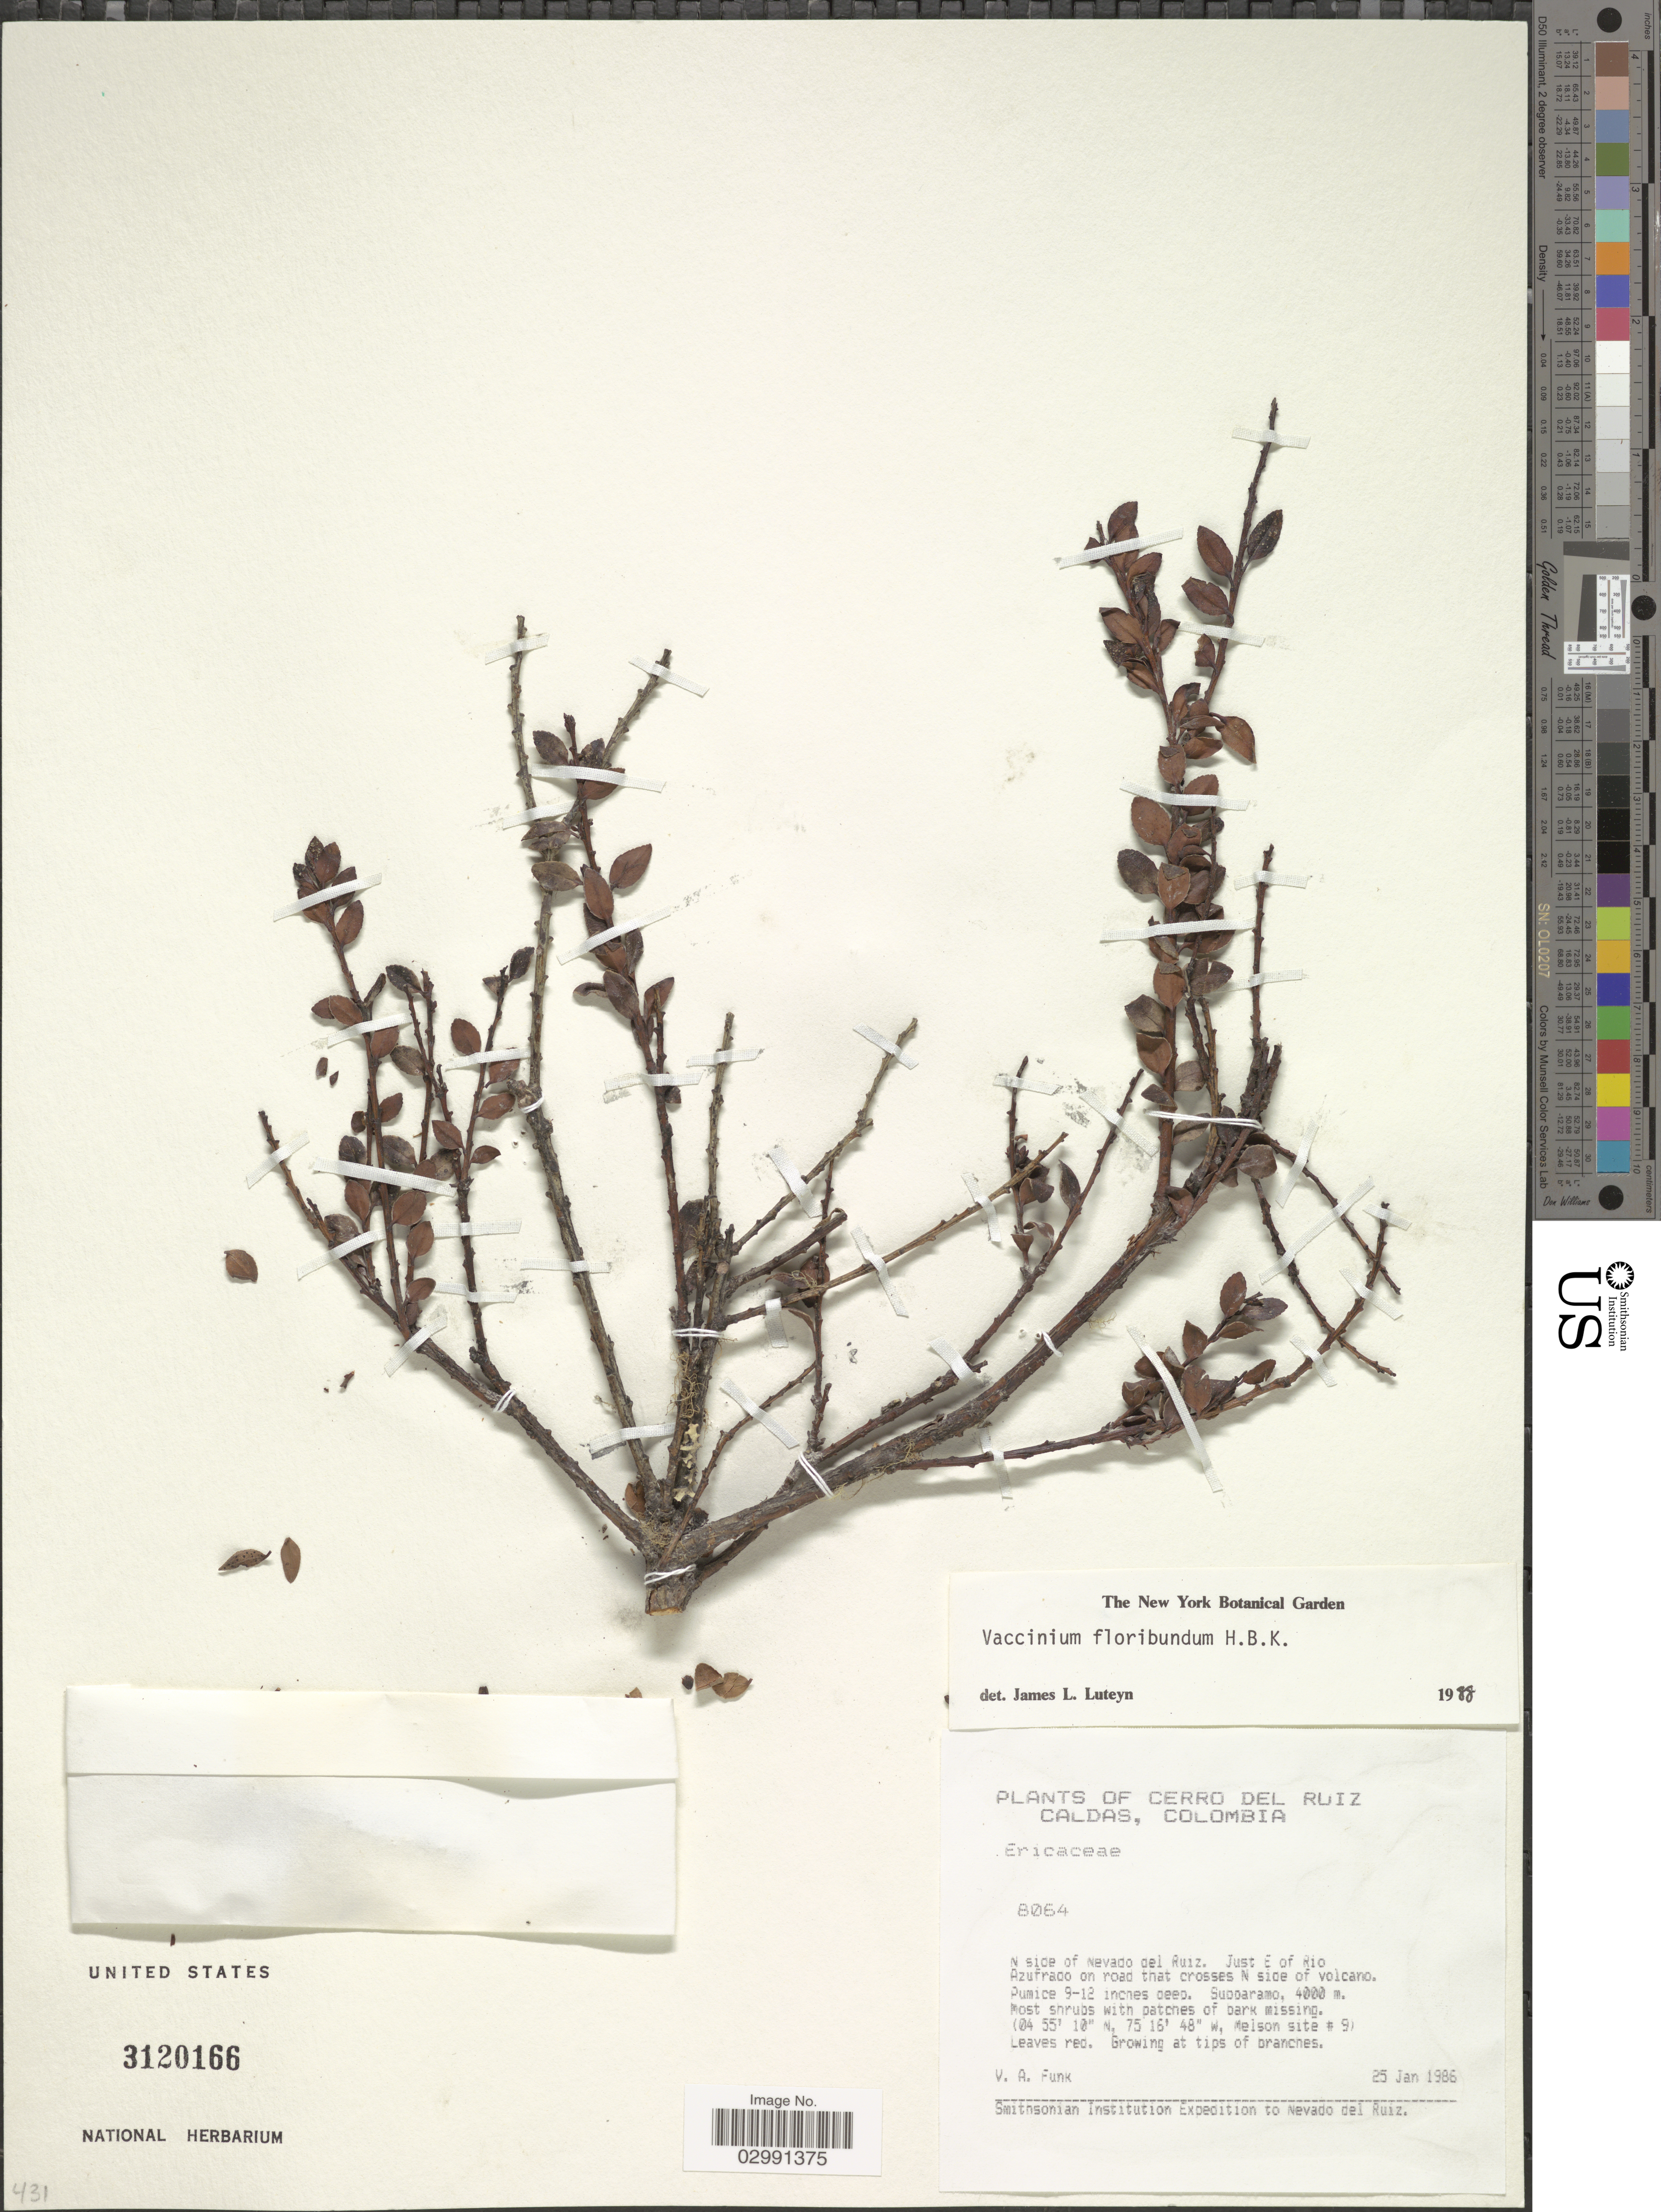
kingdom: Plantae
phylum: Tracheophyta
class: Magnoliopsida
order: Ericales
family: Ericaceae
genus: Vaccinium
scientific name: Vaccinium floribundum var. floribundum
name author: Kunth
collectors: V. Funk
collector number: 8064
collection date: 1986-01-25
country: Colombia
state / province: Caldas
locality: Cerro del Ruiz, Caldas. N side of Nevado del Ruiz. Just E of Rio Azufrado on road that crosses N side of volcano. (Melson site # 9).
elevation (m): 4000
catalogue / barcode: US 3120166